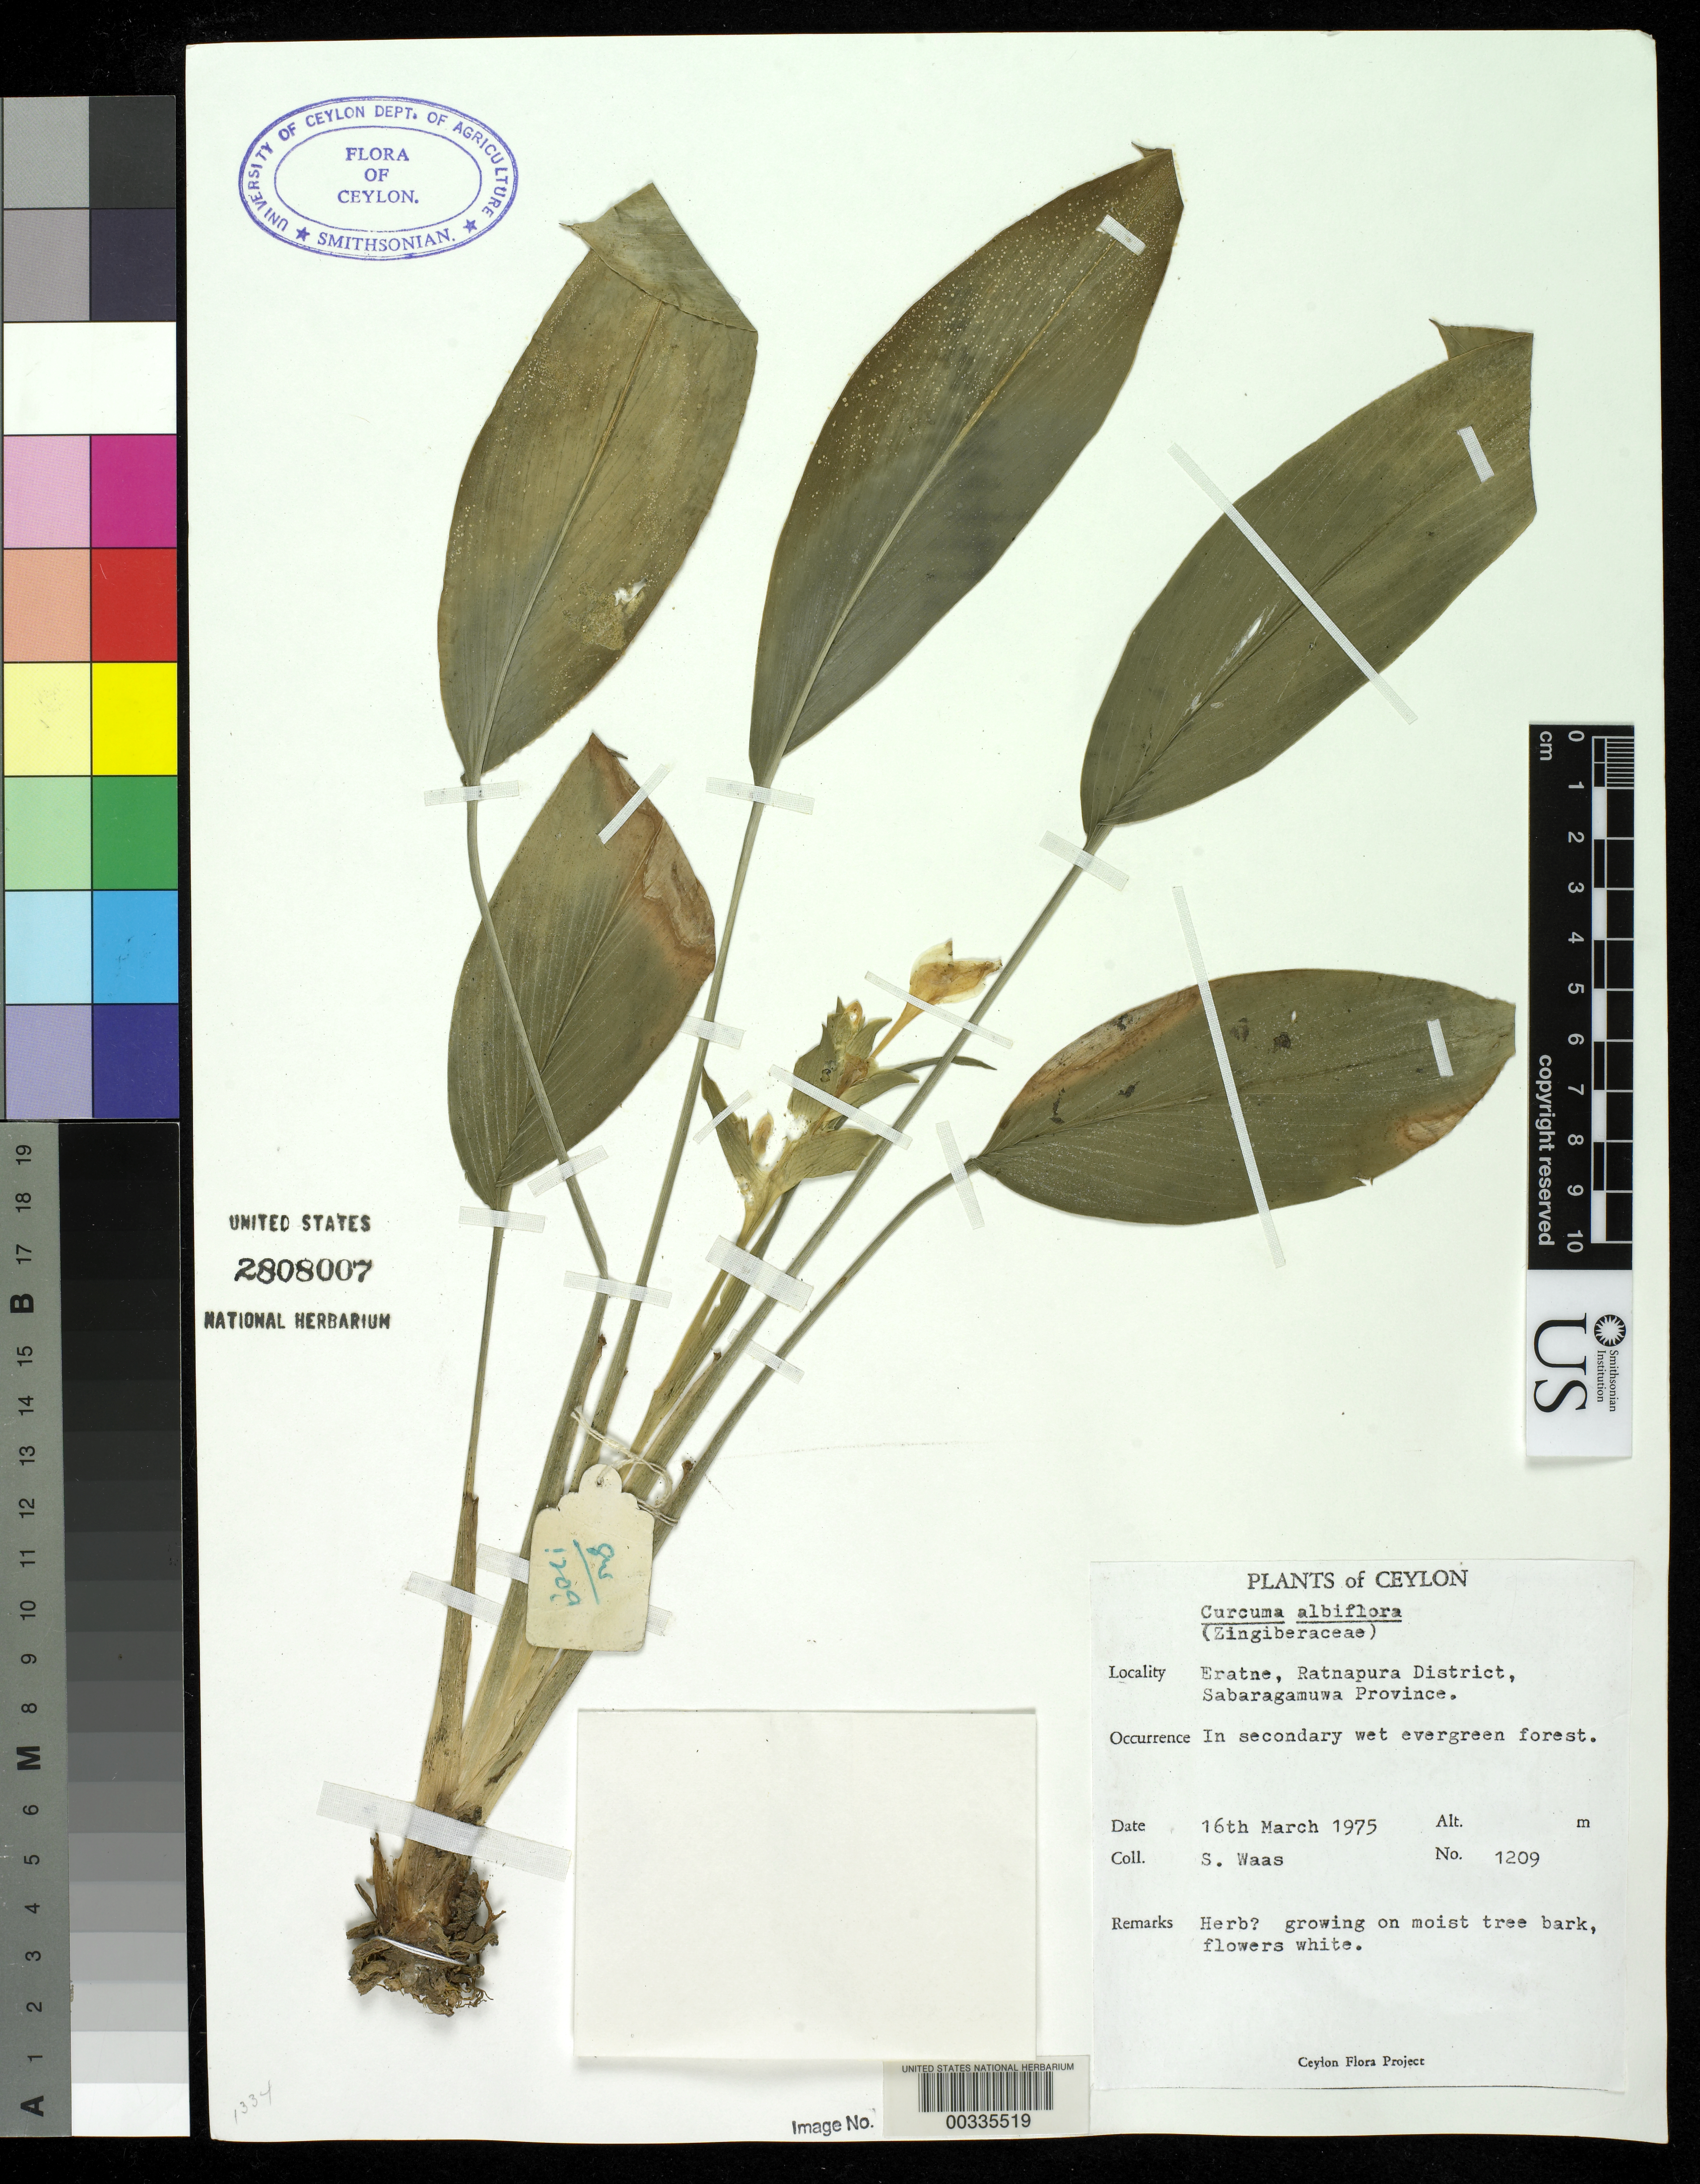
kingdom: Plantae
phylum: Tracheophyta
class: Liliopsida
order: Zingiberales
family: Zingiberaceae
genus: Curcuma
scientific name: Curcuma albiflora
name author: Thwaites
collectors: S. Waas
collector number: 1209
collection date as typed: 16 Mar 1975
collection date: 1975-03-16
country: Sri Lanka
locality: Sabaragamuwa prov, ratnapura dist, eratne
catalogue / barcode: US 2808007